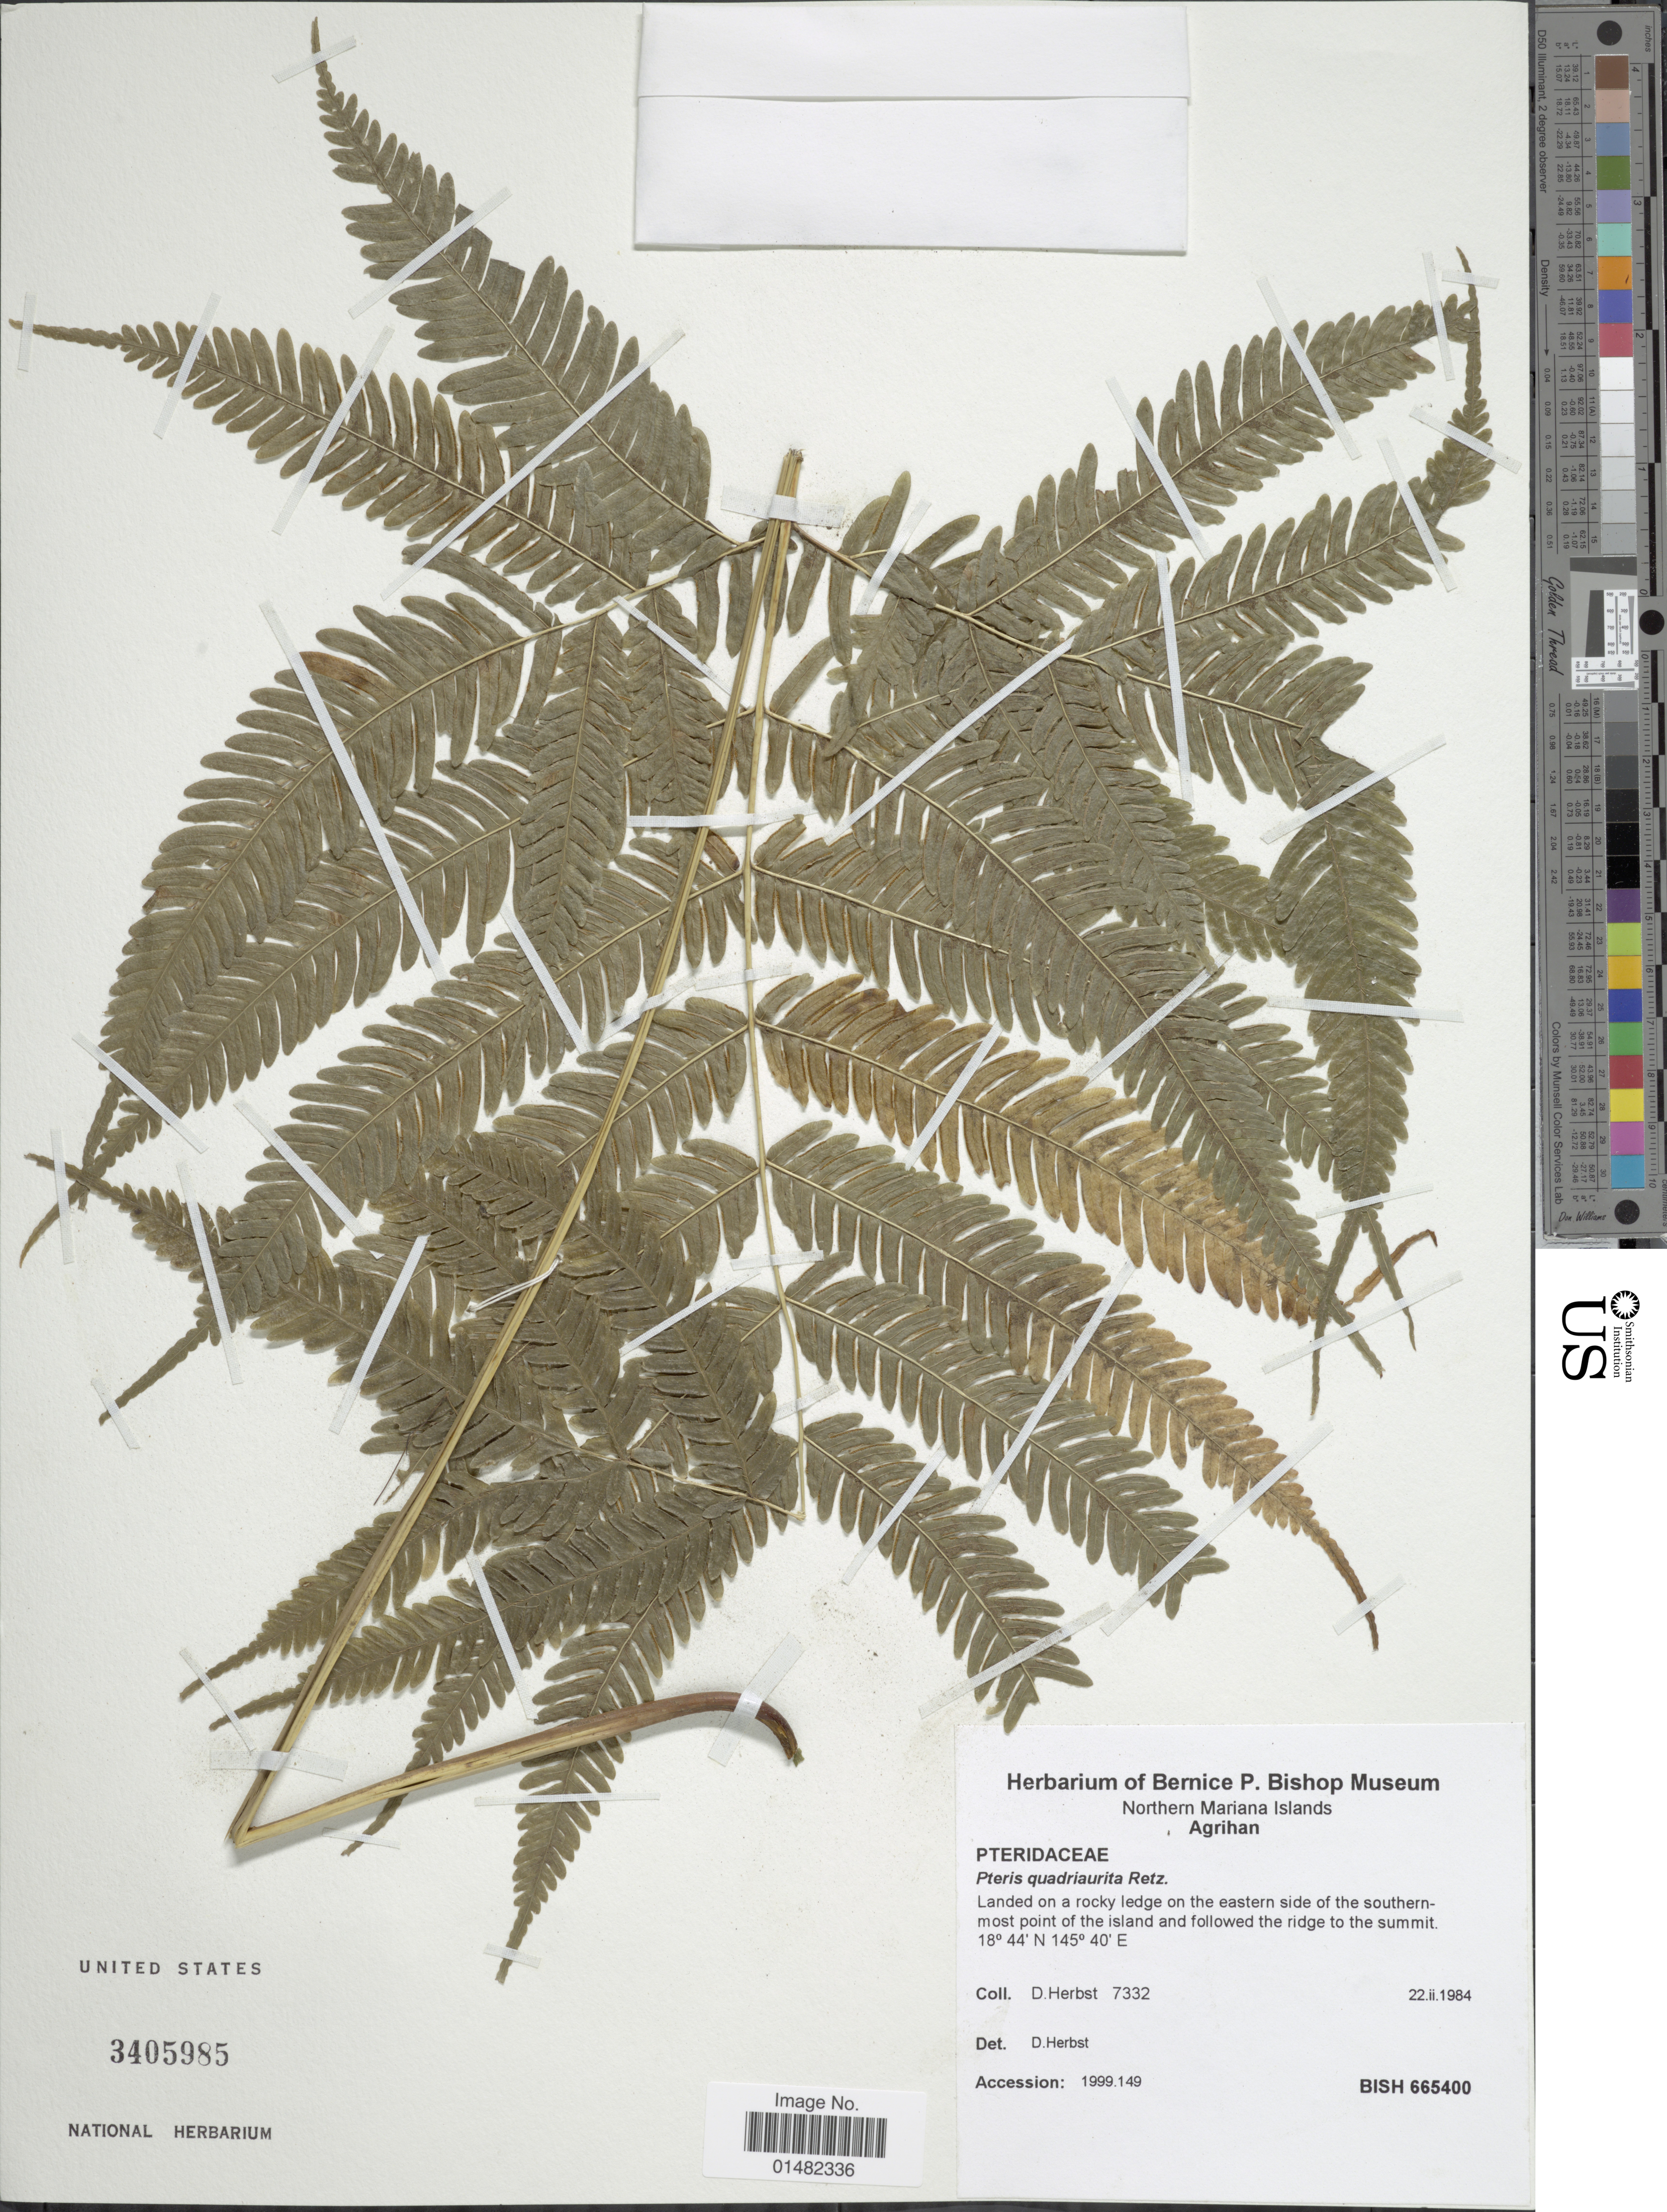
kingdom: Plantae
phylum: Tracheophyta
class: Polypodiopsida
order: Polypodiales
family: Pteridaceae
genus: Pteris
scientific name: Pteris quadriaurita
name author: Retz.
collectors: D. Herbst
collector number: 7332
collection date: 1984-02-22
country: Northern Mariana Islands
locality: Agrihan, Landed on a rocky ledge on the eastern side of the southernmost point of the island and followed the ridge to the summit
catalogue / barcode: US 3405985